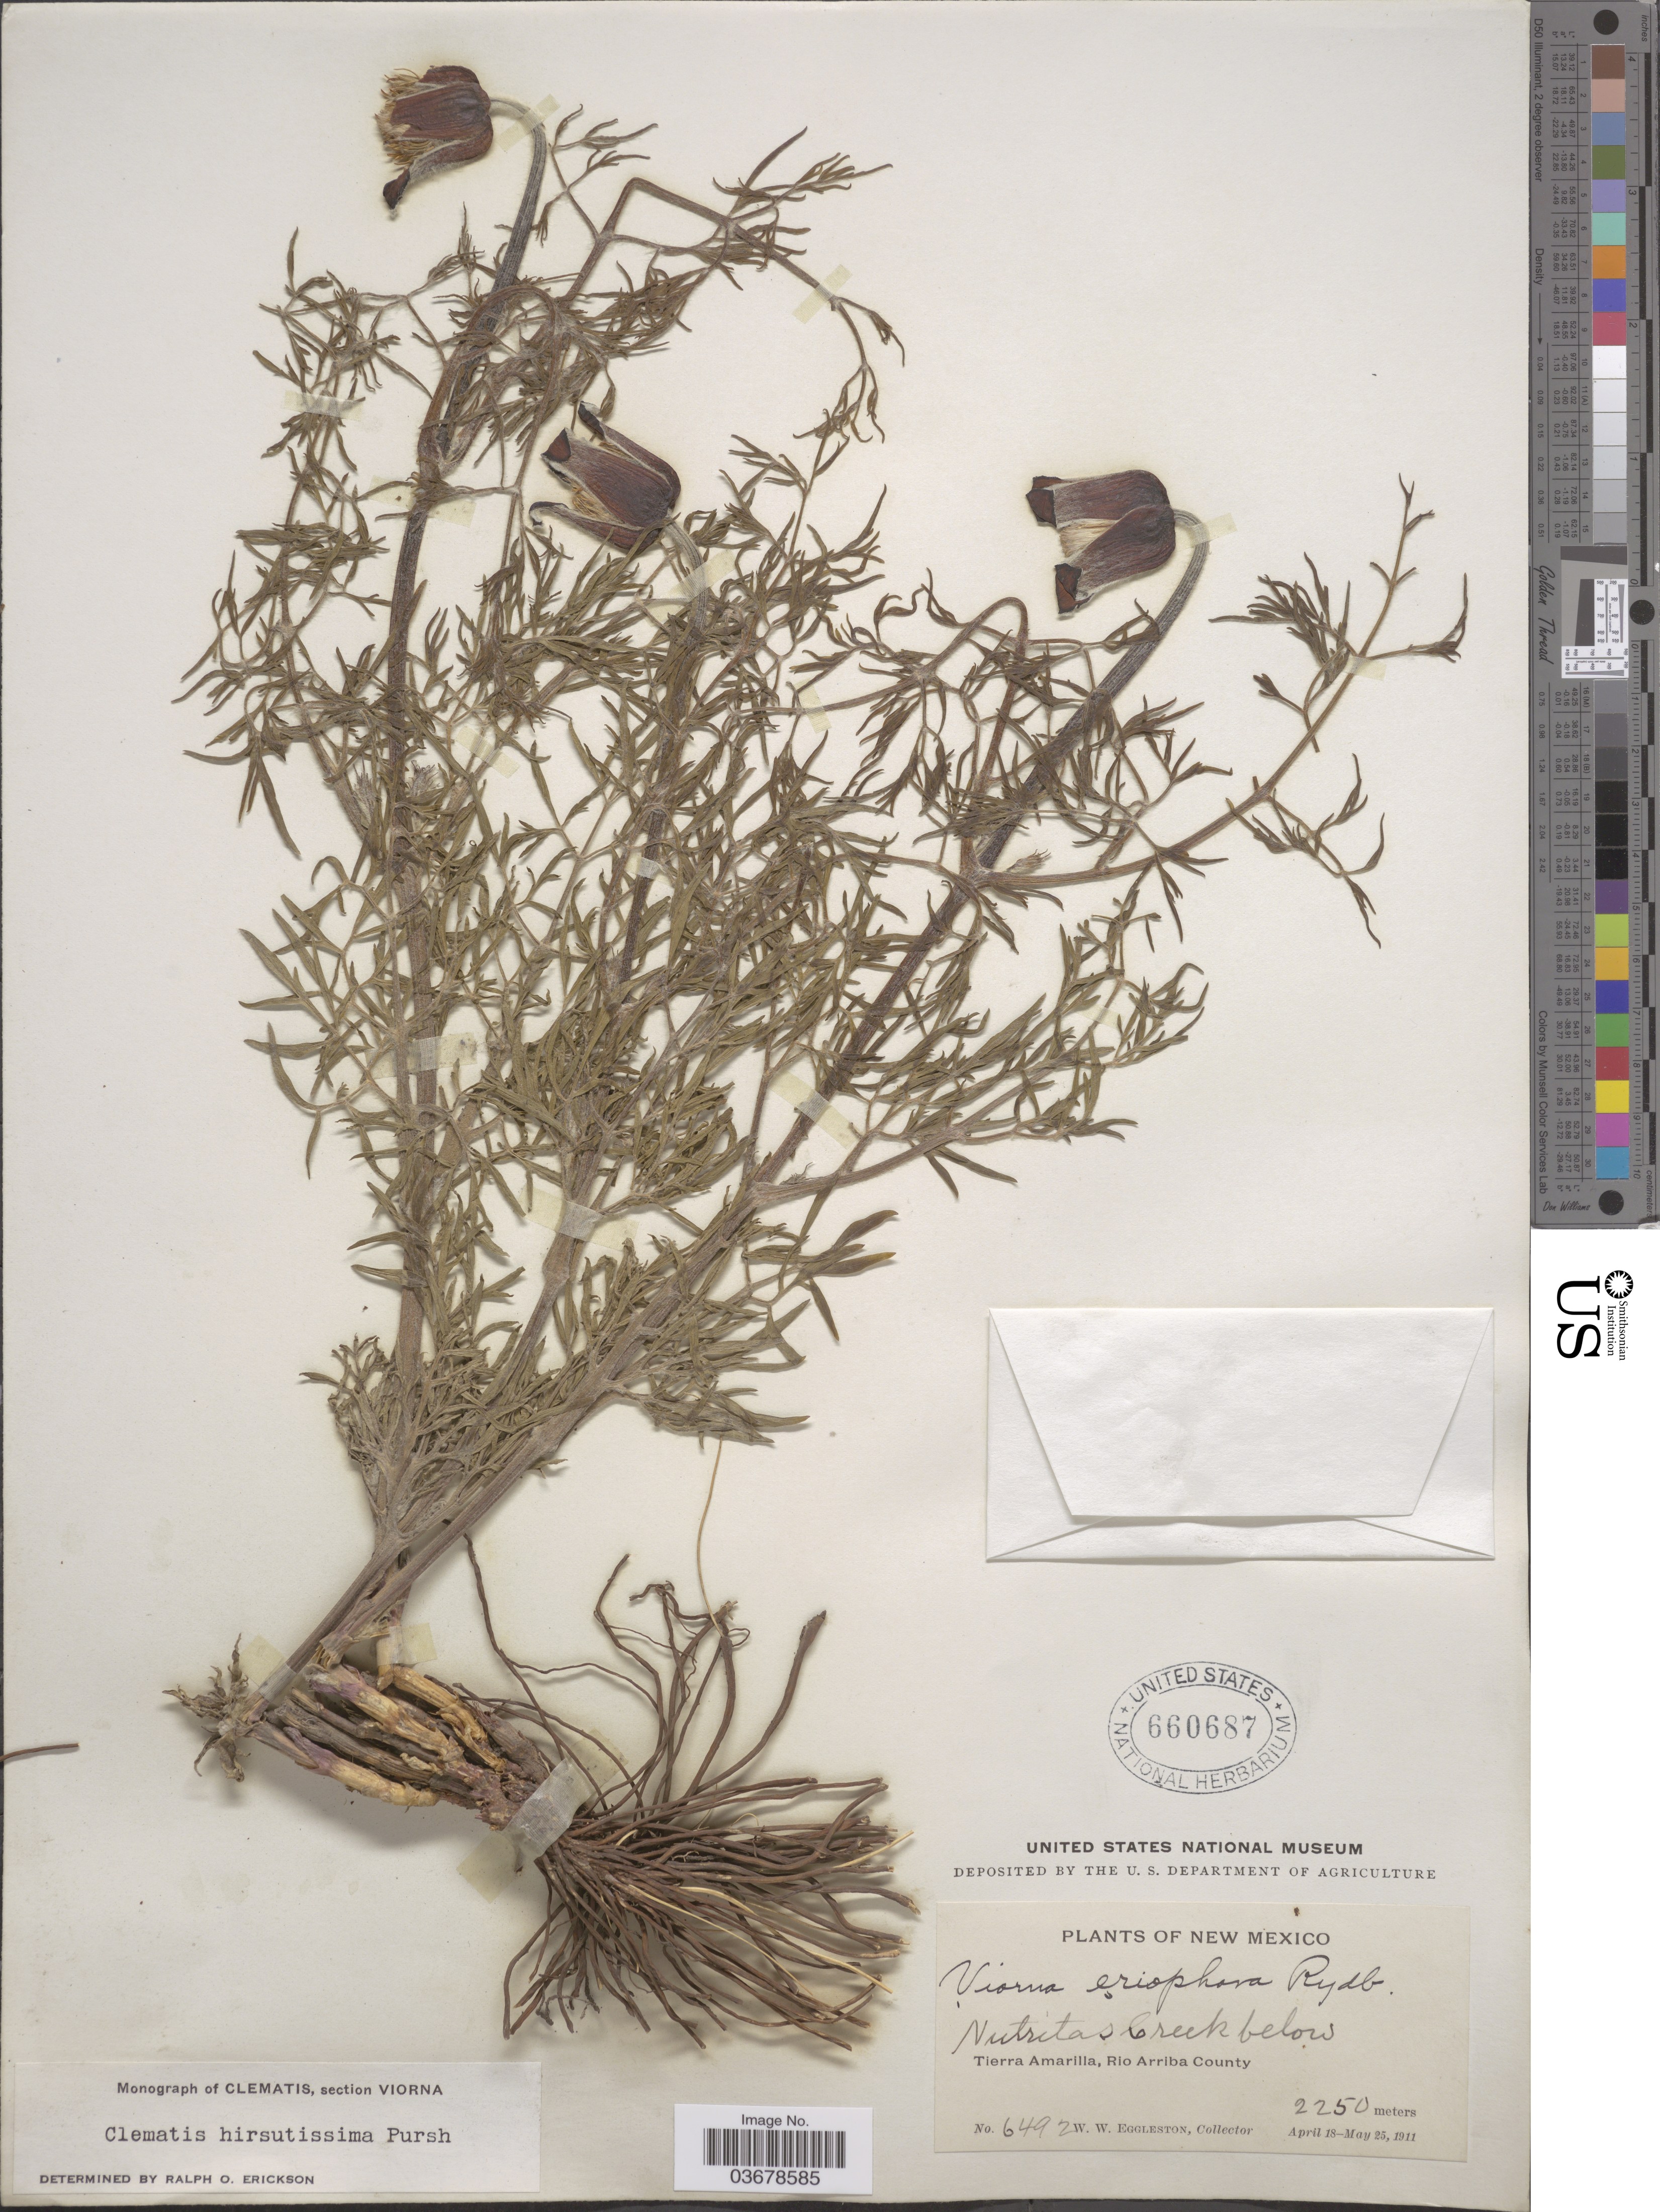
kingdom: Plantae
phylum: Tracheophyta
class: Magnoliopsida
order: Ranunculales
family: Ranunculaceae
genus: Clematis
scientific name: Clematis viorna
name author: L.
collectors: W. W. Eggleston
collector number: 6492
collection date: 1911-04-18/1911-05-25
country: United States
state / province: New Mexico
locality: Nutritas Creek below Tierra Amarilla, Rio Arriba County.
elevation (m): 2250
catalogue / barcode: US 660687